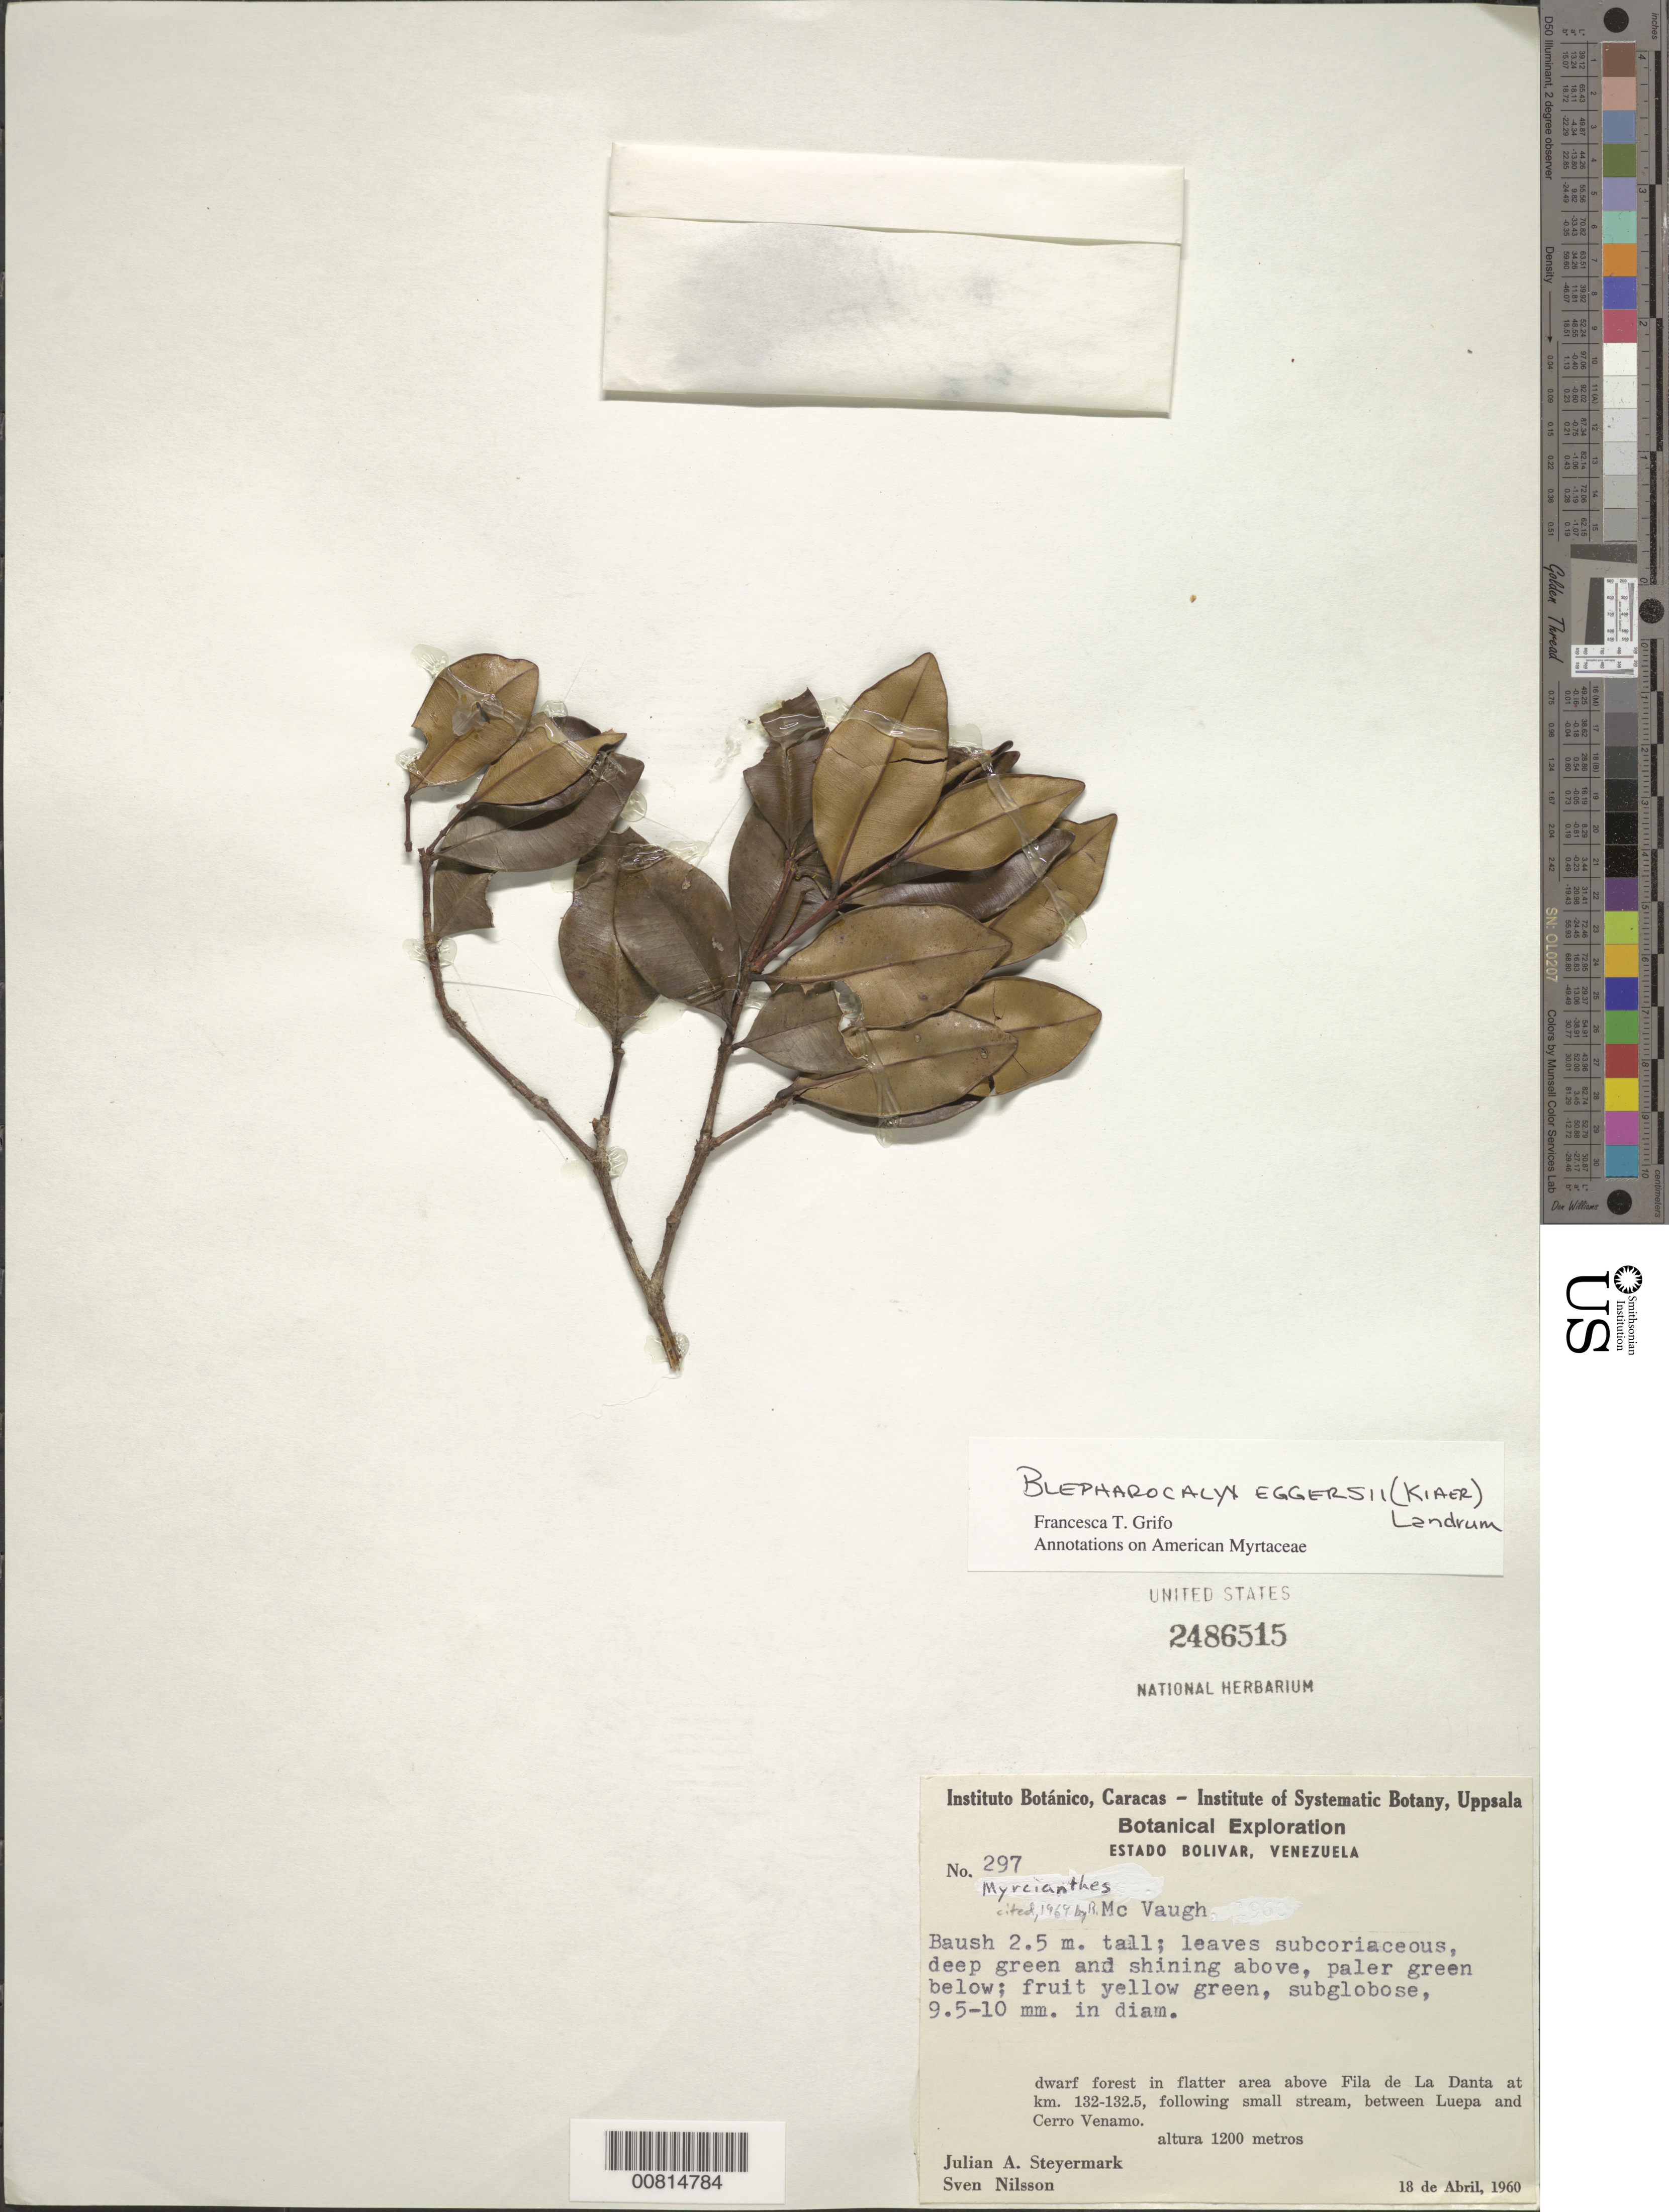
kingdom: Plantae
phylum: Tracheophyta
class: Magnoliopsida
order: Myrtales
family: Myrtaceae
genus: Blepharocalyx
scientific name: Blepharocalyx eggersii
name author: (Kiaersk.) Landrum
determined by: Grifo, F. T.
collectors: J. Steyermark & S. Nilsson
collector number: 60 297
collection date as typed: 18-Apr-60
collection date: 1960-04-18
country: Venezuela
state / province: Bolívar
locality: Fila de La Danta, at km 132-132.5, between Luepa and Cerro Venamo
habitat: Dwarf forest in flatter area, following small stream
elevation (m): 1200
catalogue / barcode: US 2486515